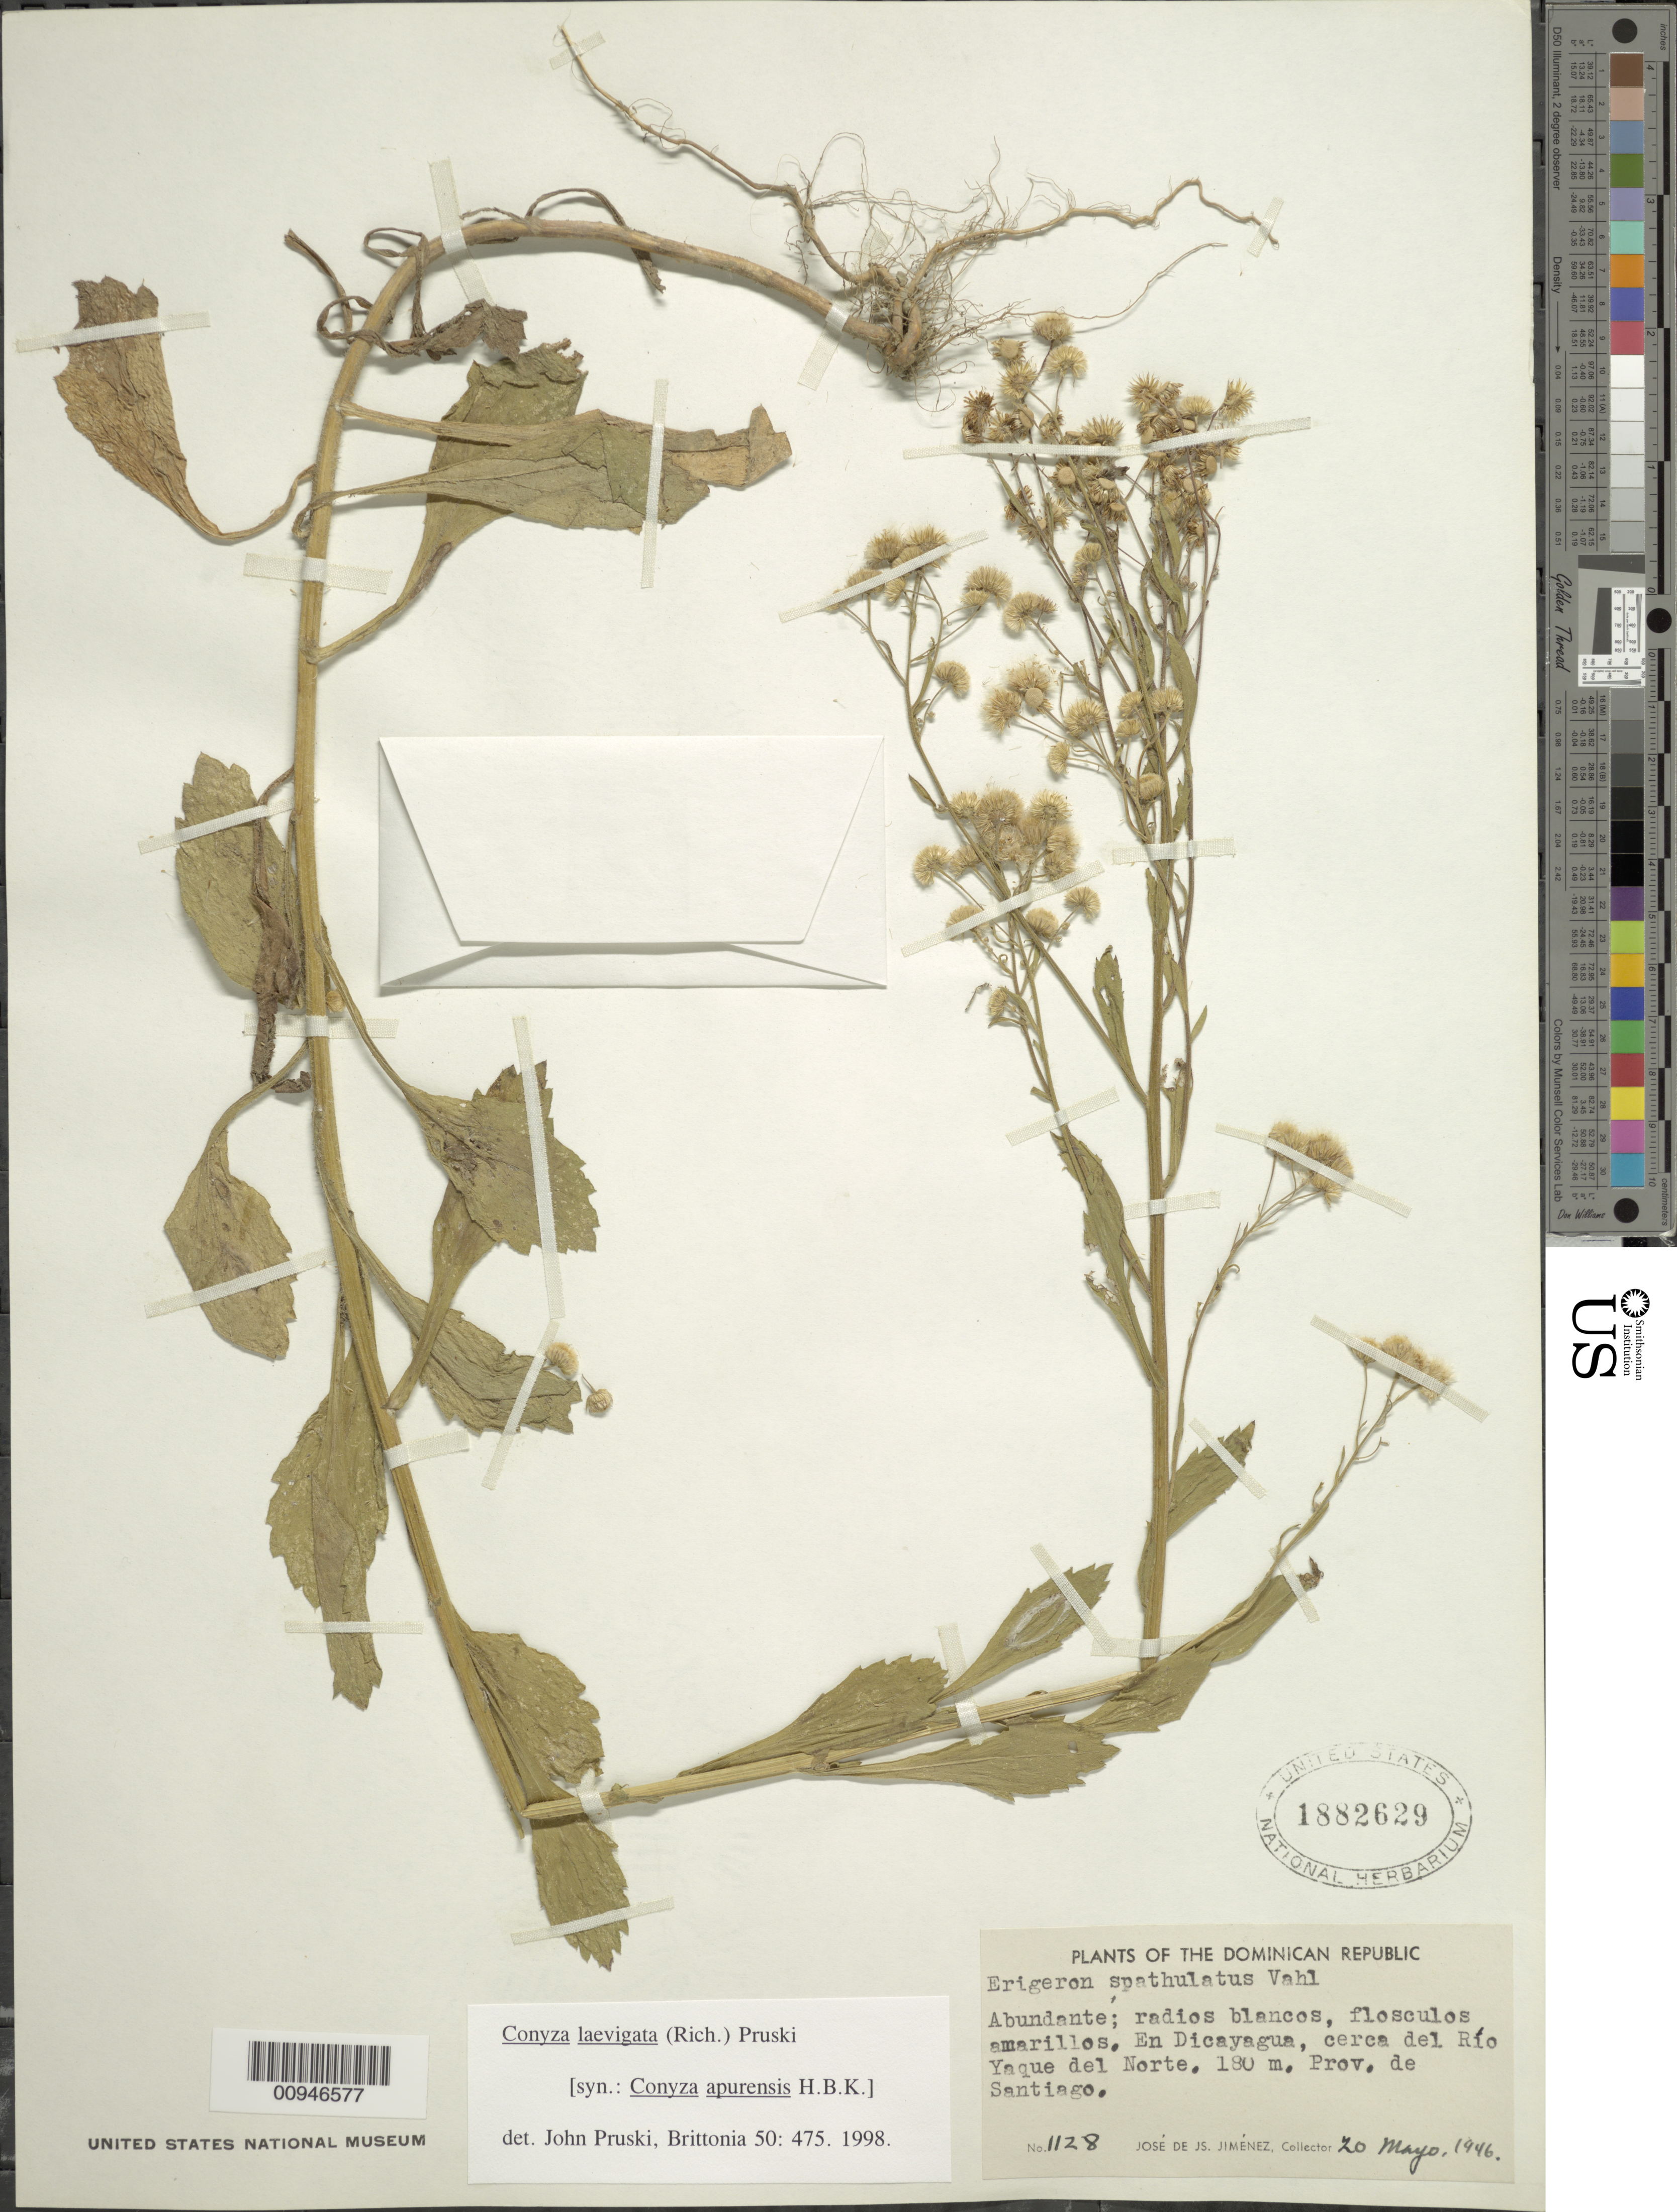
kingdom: Plantae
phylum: Tracheophyta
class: Magnoliopsida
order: Asterales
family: Asteraceae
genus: Conyza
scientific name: Conyza laevigata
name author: (Rich.) Pruski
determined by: Pruski, J. F.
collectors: J. J. Jiménez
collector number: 1128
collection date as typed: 20 May 1946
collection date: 1946-05-20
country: Dominican Republic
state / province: Santiago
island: Hispaniola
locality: Dicayagua, cerca del Río Yaque del Norte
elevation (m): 180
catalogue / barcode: US 1882629